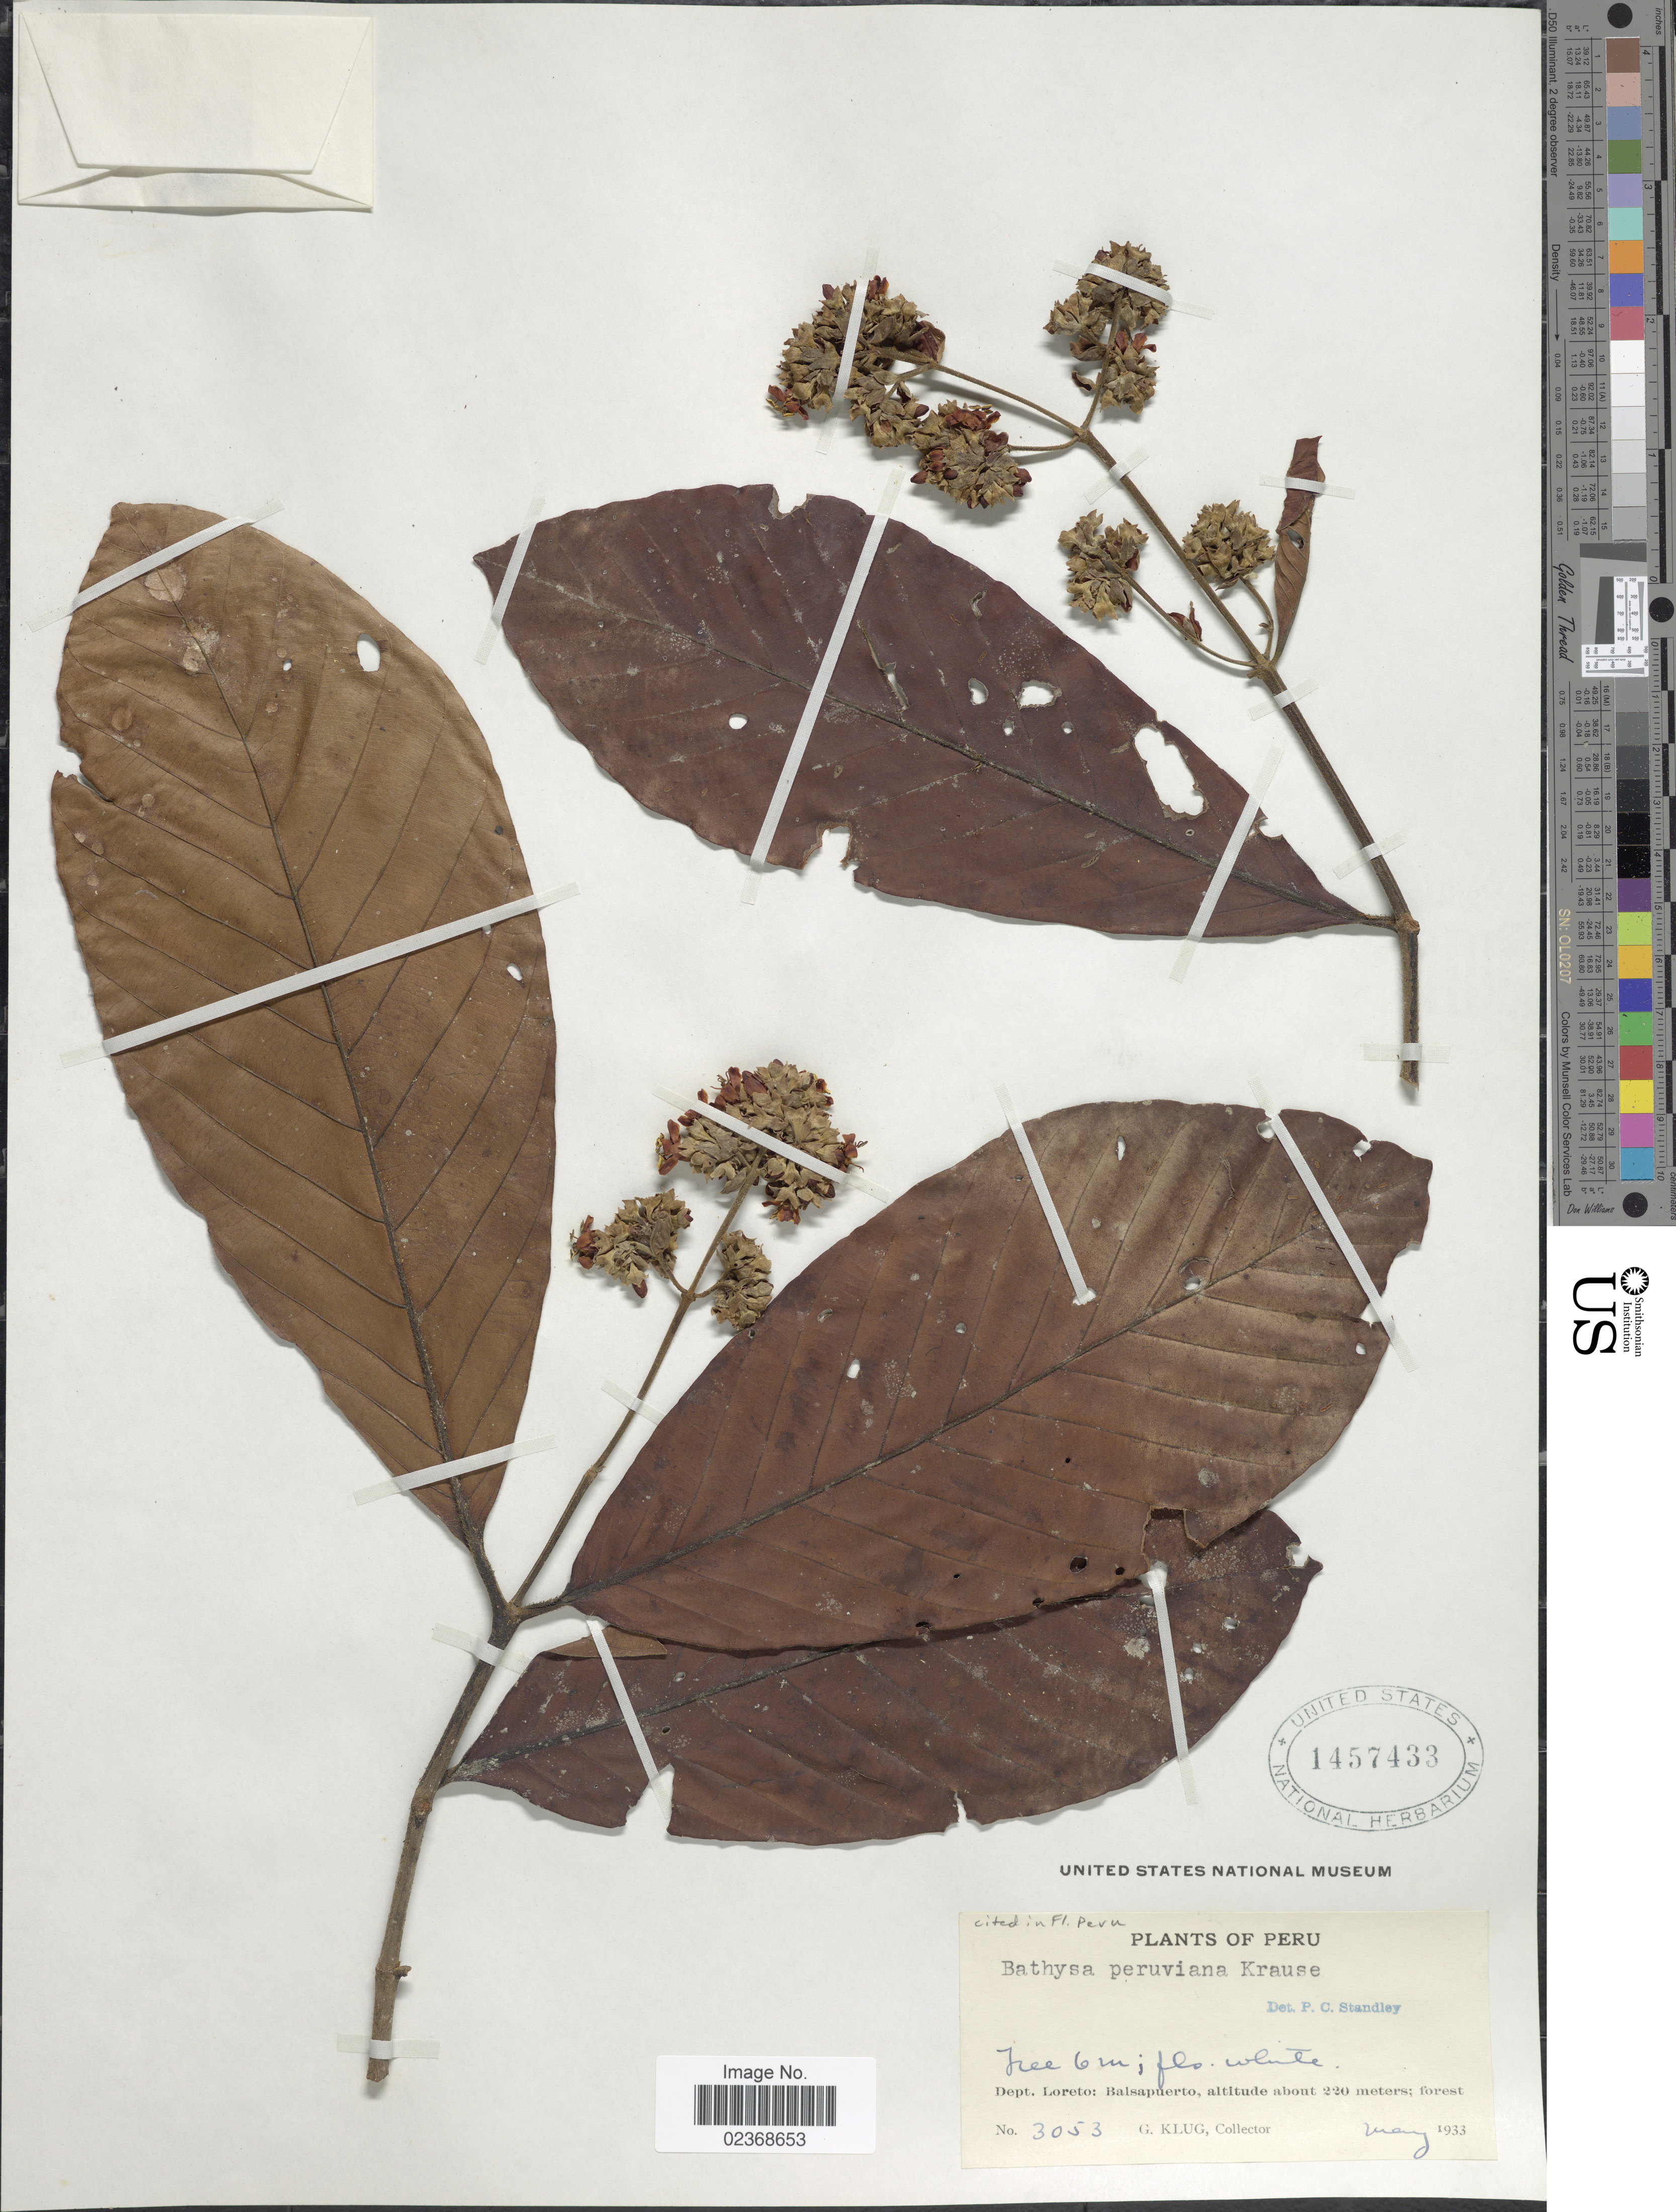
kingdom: Plantae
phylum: Tracheophyta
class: Magnoliopsida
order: Gentianales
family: Rubiaceae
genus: Schizocalyx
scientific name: Schizocalyx peruvianus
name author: (K. Krause) Kainul. & B. Bremer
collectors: G. Klug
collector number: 3053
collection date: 1933-05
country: Peru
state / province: Loreto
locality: Balsapuerto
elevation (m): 220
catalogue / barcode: US 1457433